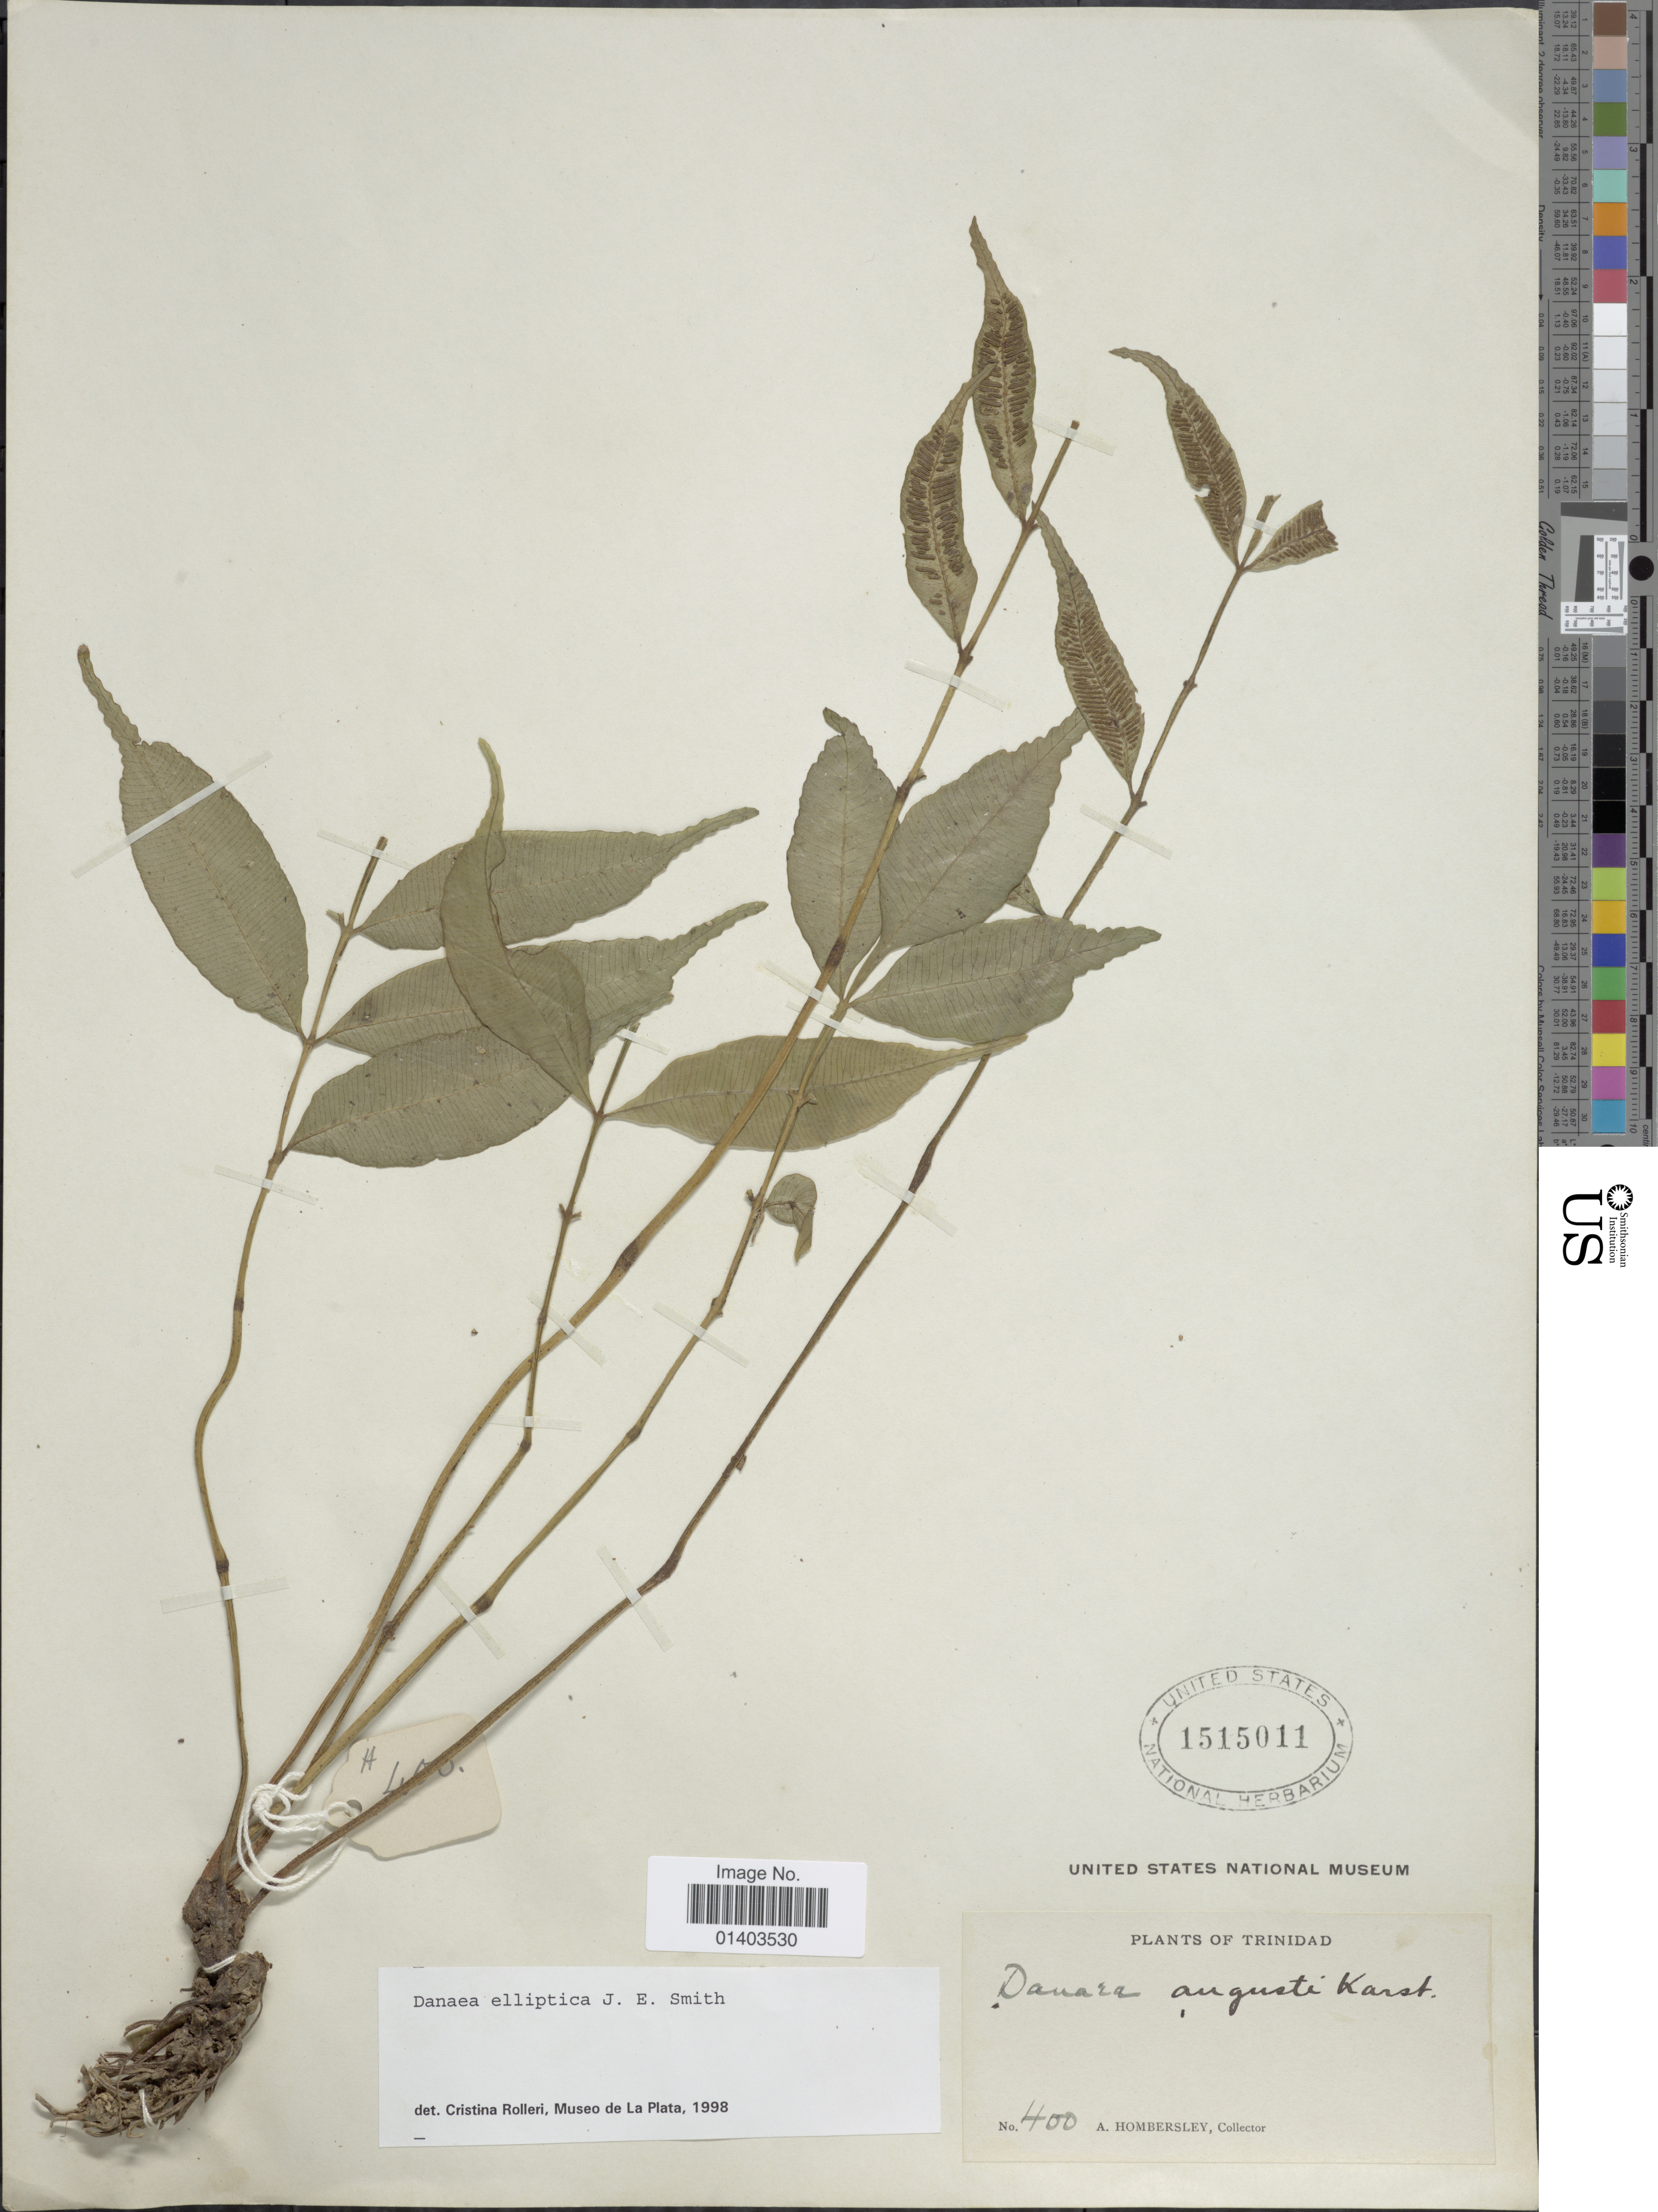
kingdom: Plantae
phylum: Tracheophyta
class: Polypodiopsida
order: Marattiales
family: Marattiaceae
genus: Danaea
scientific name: Danaea elliptica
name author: Sm.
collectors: A. Hombersley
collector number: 400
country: Trinidad and Tobago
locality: Trinidad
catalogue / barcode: US 1515011